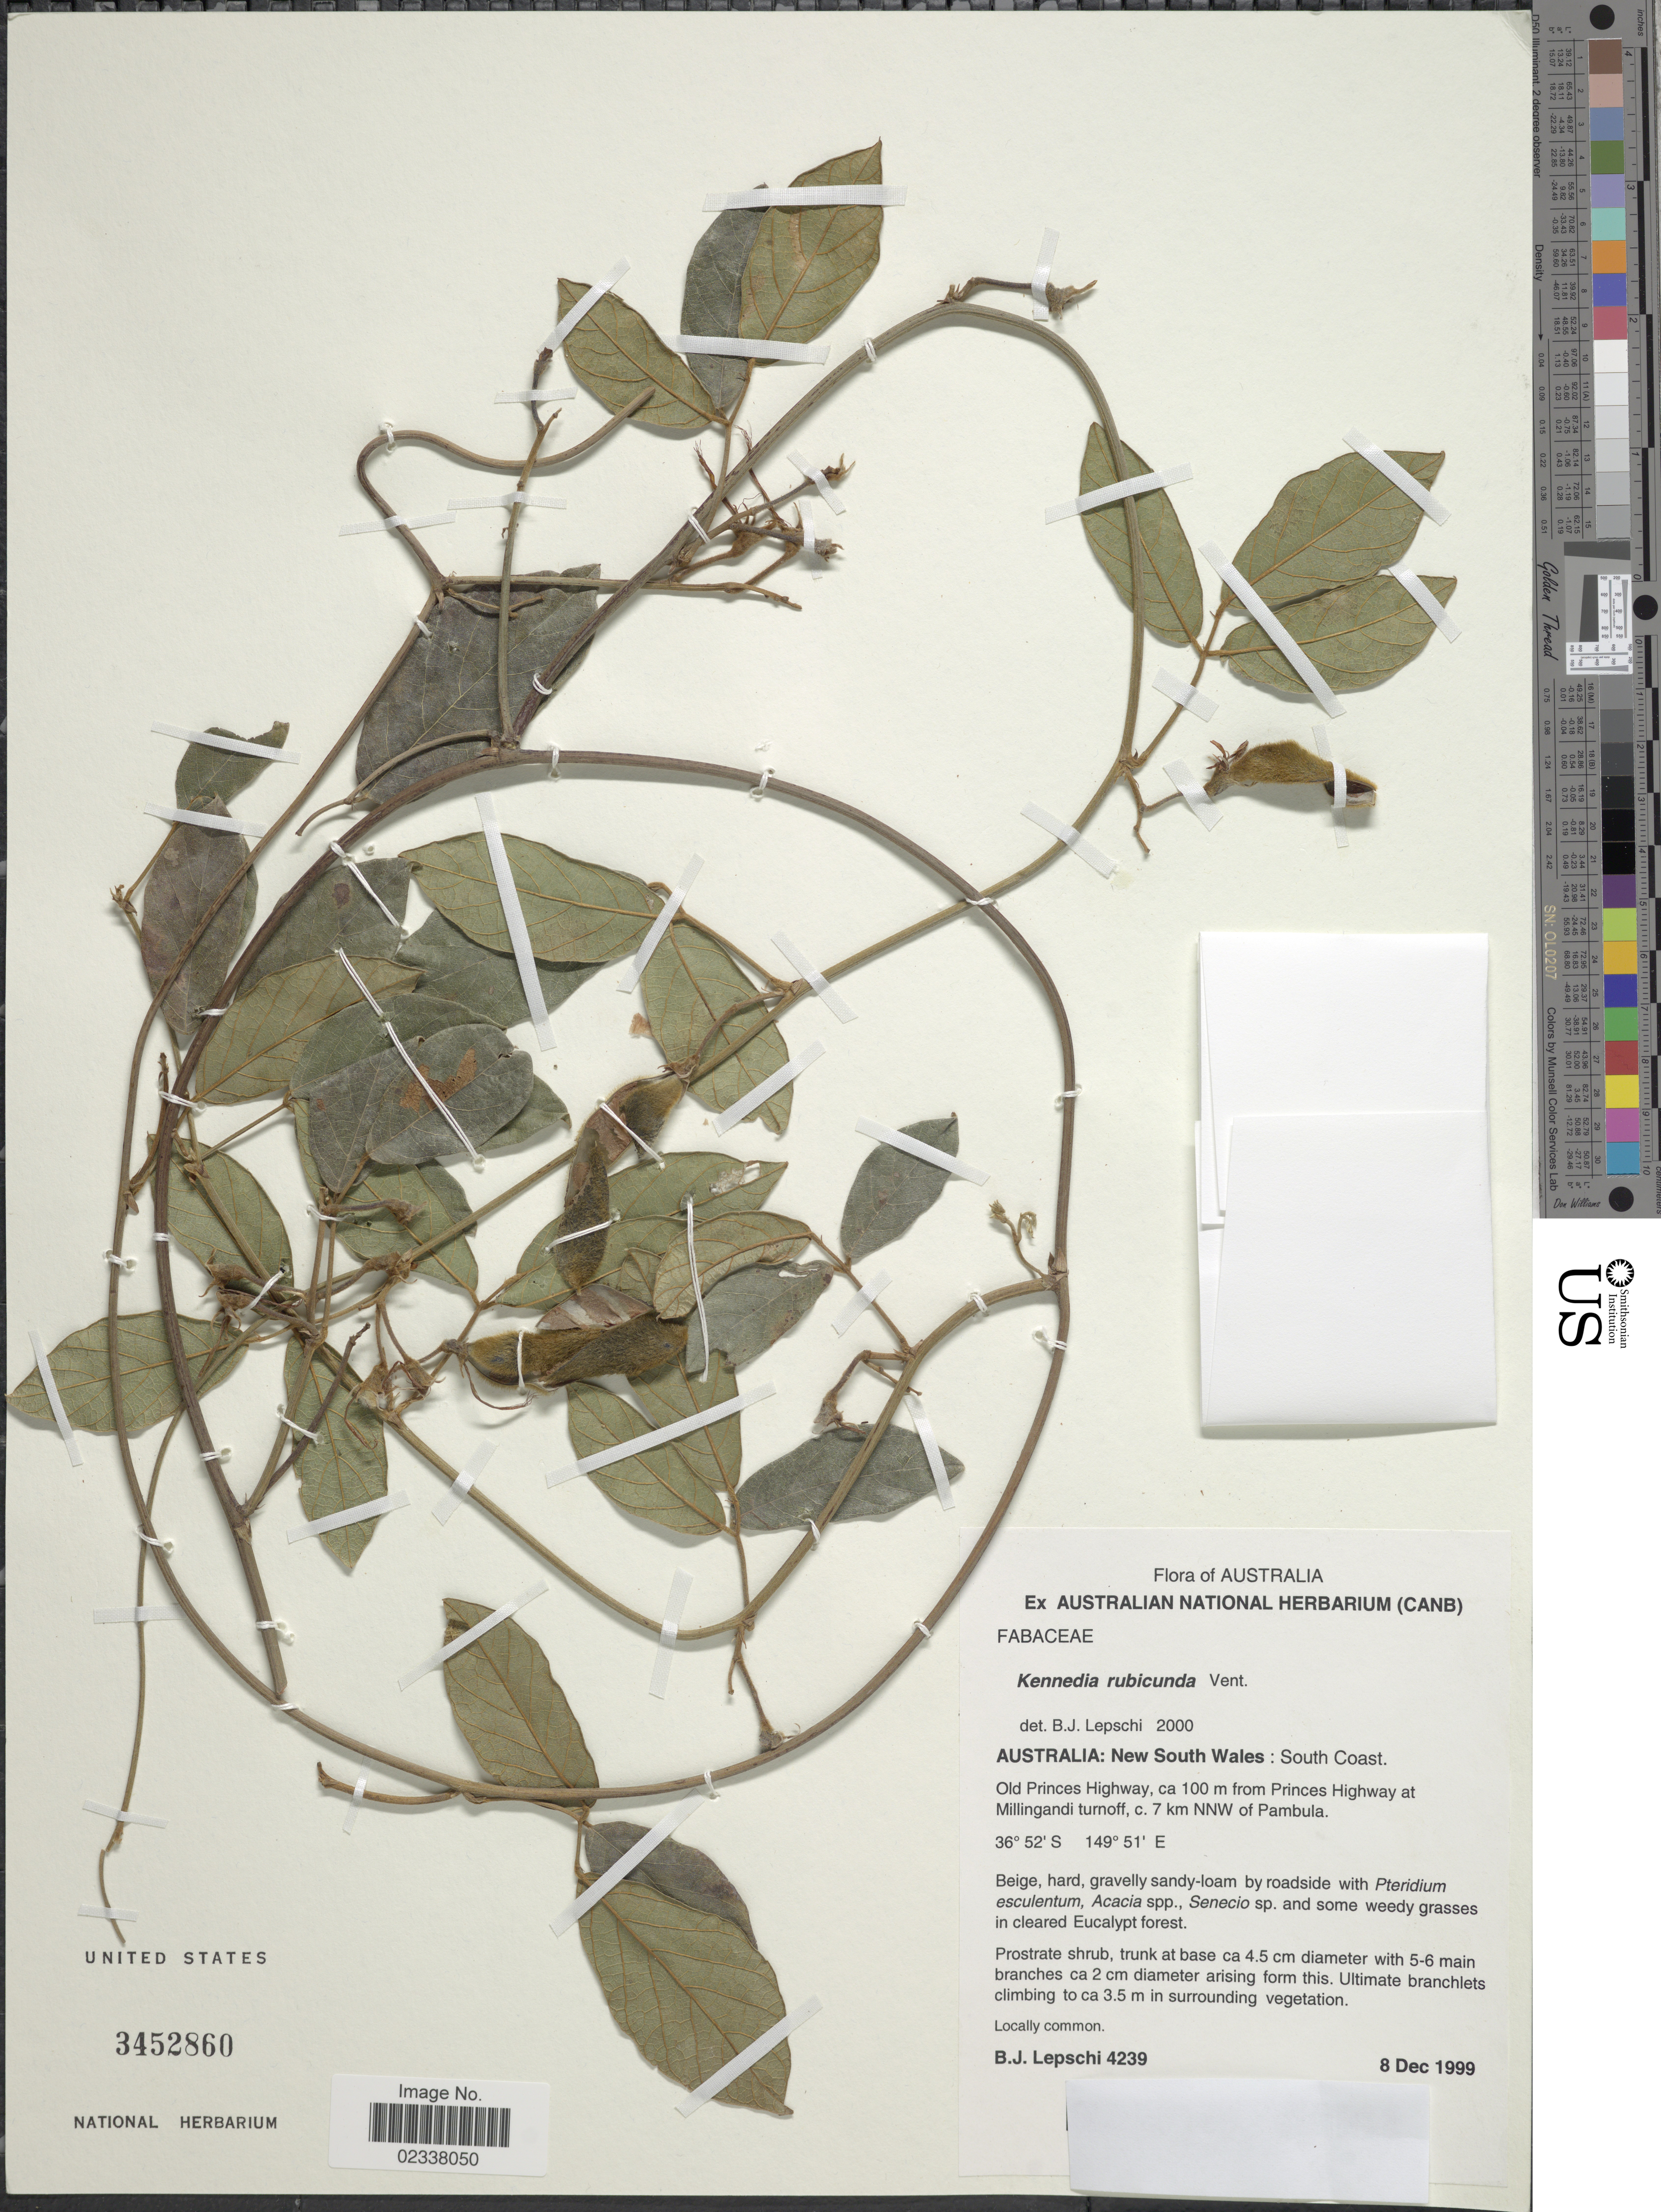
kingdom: Plantae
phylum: Tracheophyta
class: Magnoliopsida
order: Fabales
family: Fabaceae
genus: Kennedia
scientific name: Kennedia rubicunda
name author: Vent.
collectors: B. Lepschi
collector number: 4239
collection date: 1999-12-08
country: Australia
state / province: New South Wales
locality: South Coast, Old Princes Highway, ca. 100 m from Princes Highway at Millingandi turnoff, c. 7 km NNW of Pambula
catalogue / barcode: US 3452860